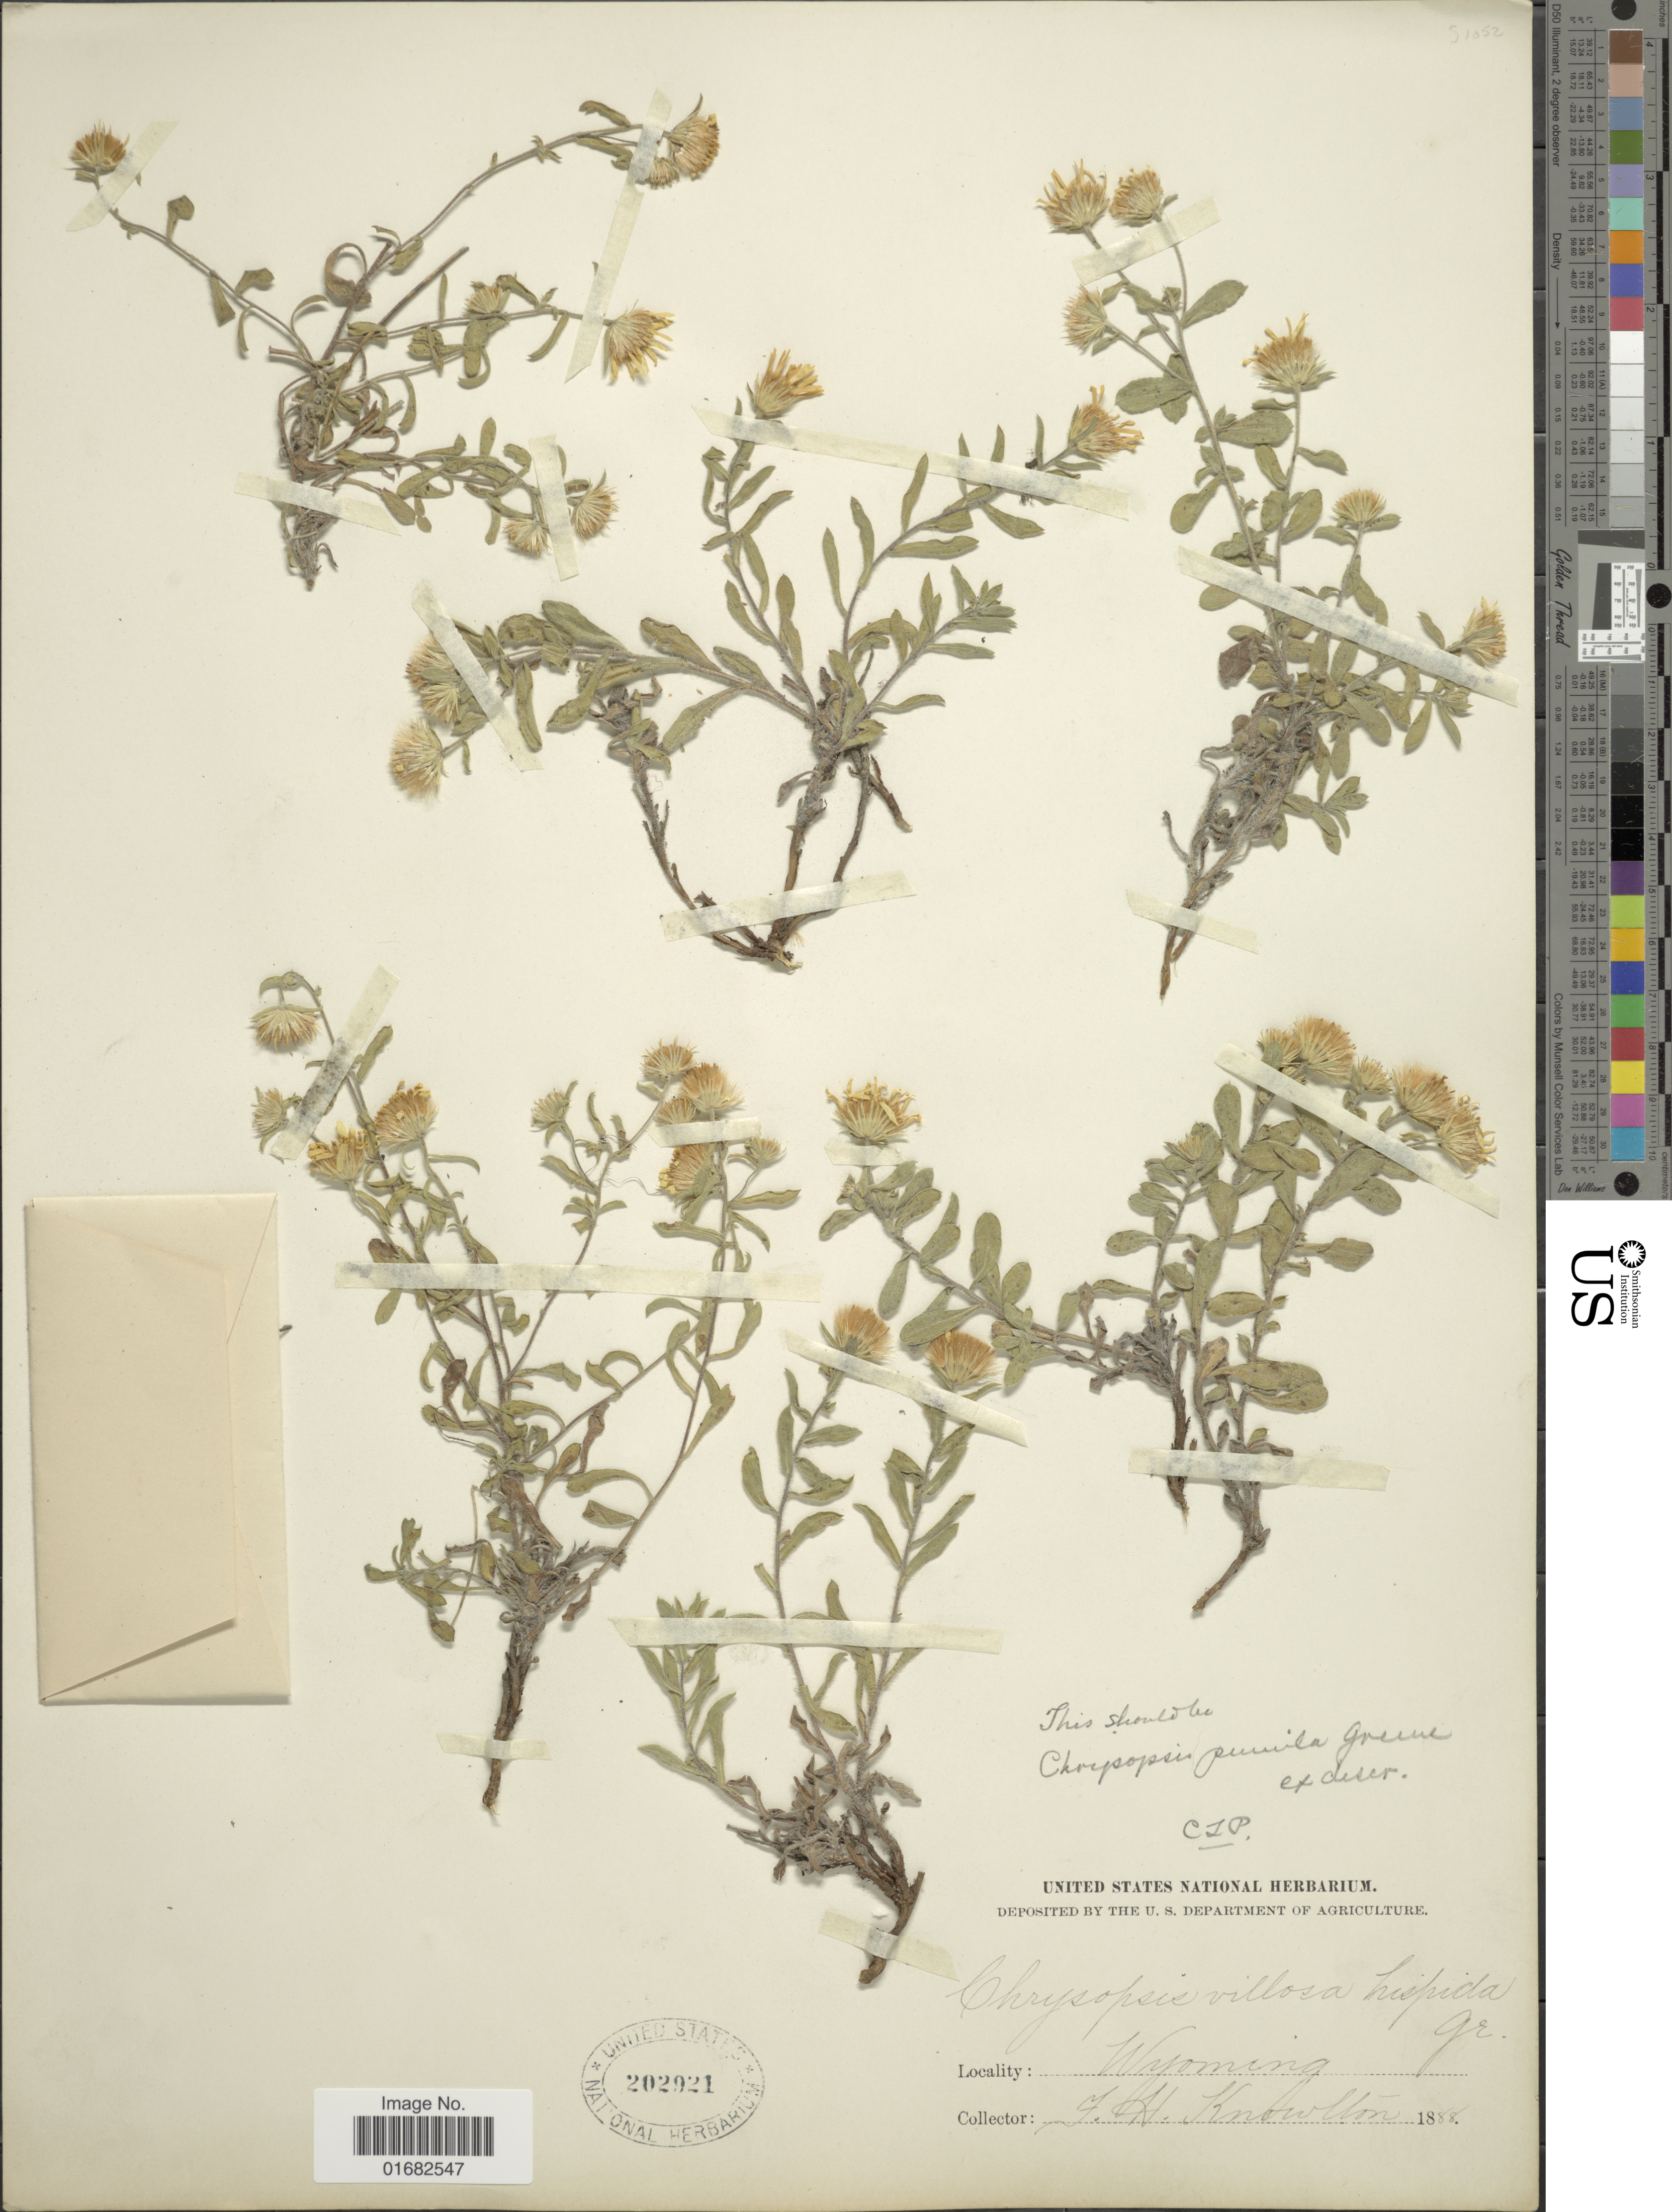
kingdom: Plantae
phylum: Tracheophyta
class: Magnoliopsida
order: Asterales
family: Asteraceae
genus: Heterotheca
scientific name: Heterotheca pumila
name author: (Greene) Semple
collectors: F. H. Knowlton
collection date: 1888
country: United States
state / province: Wyoming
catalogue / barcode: US 202921